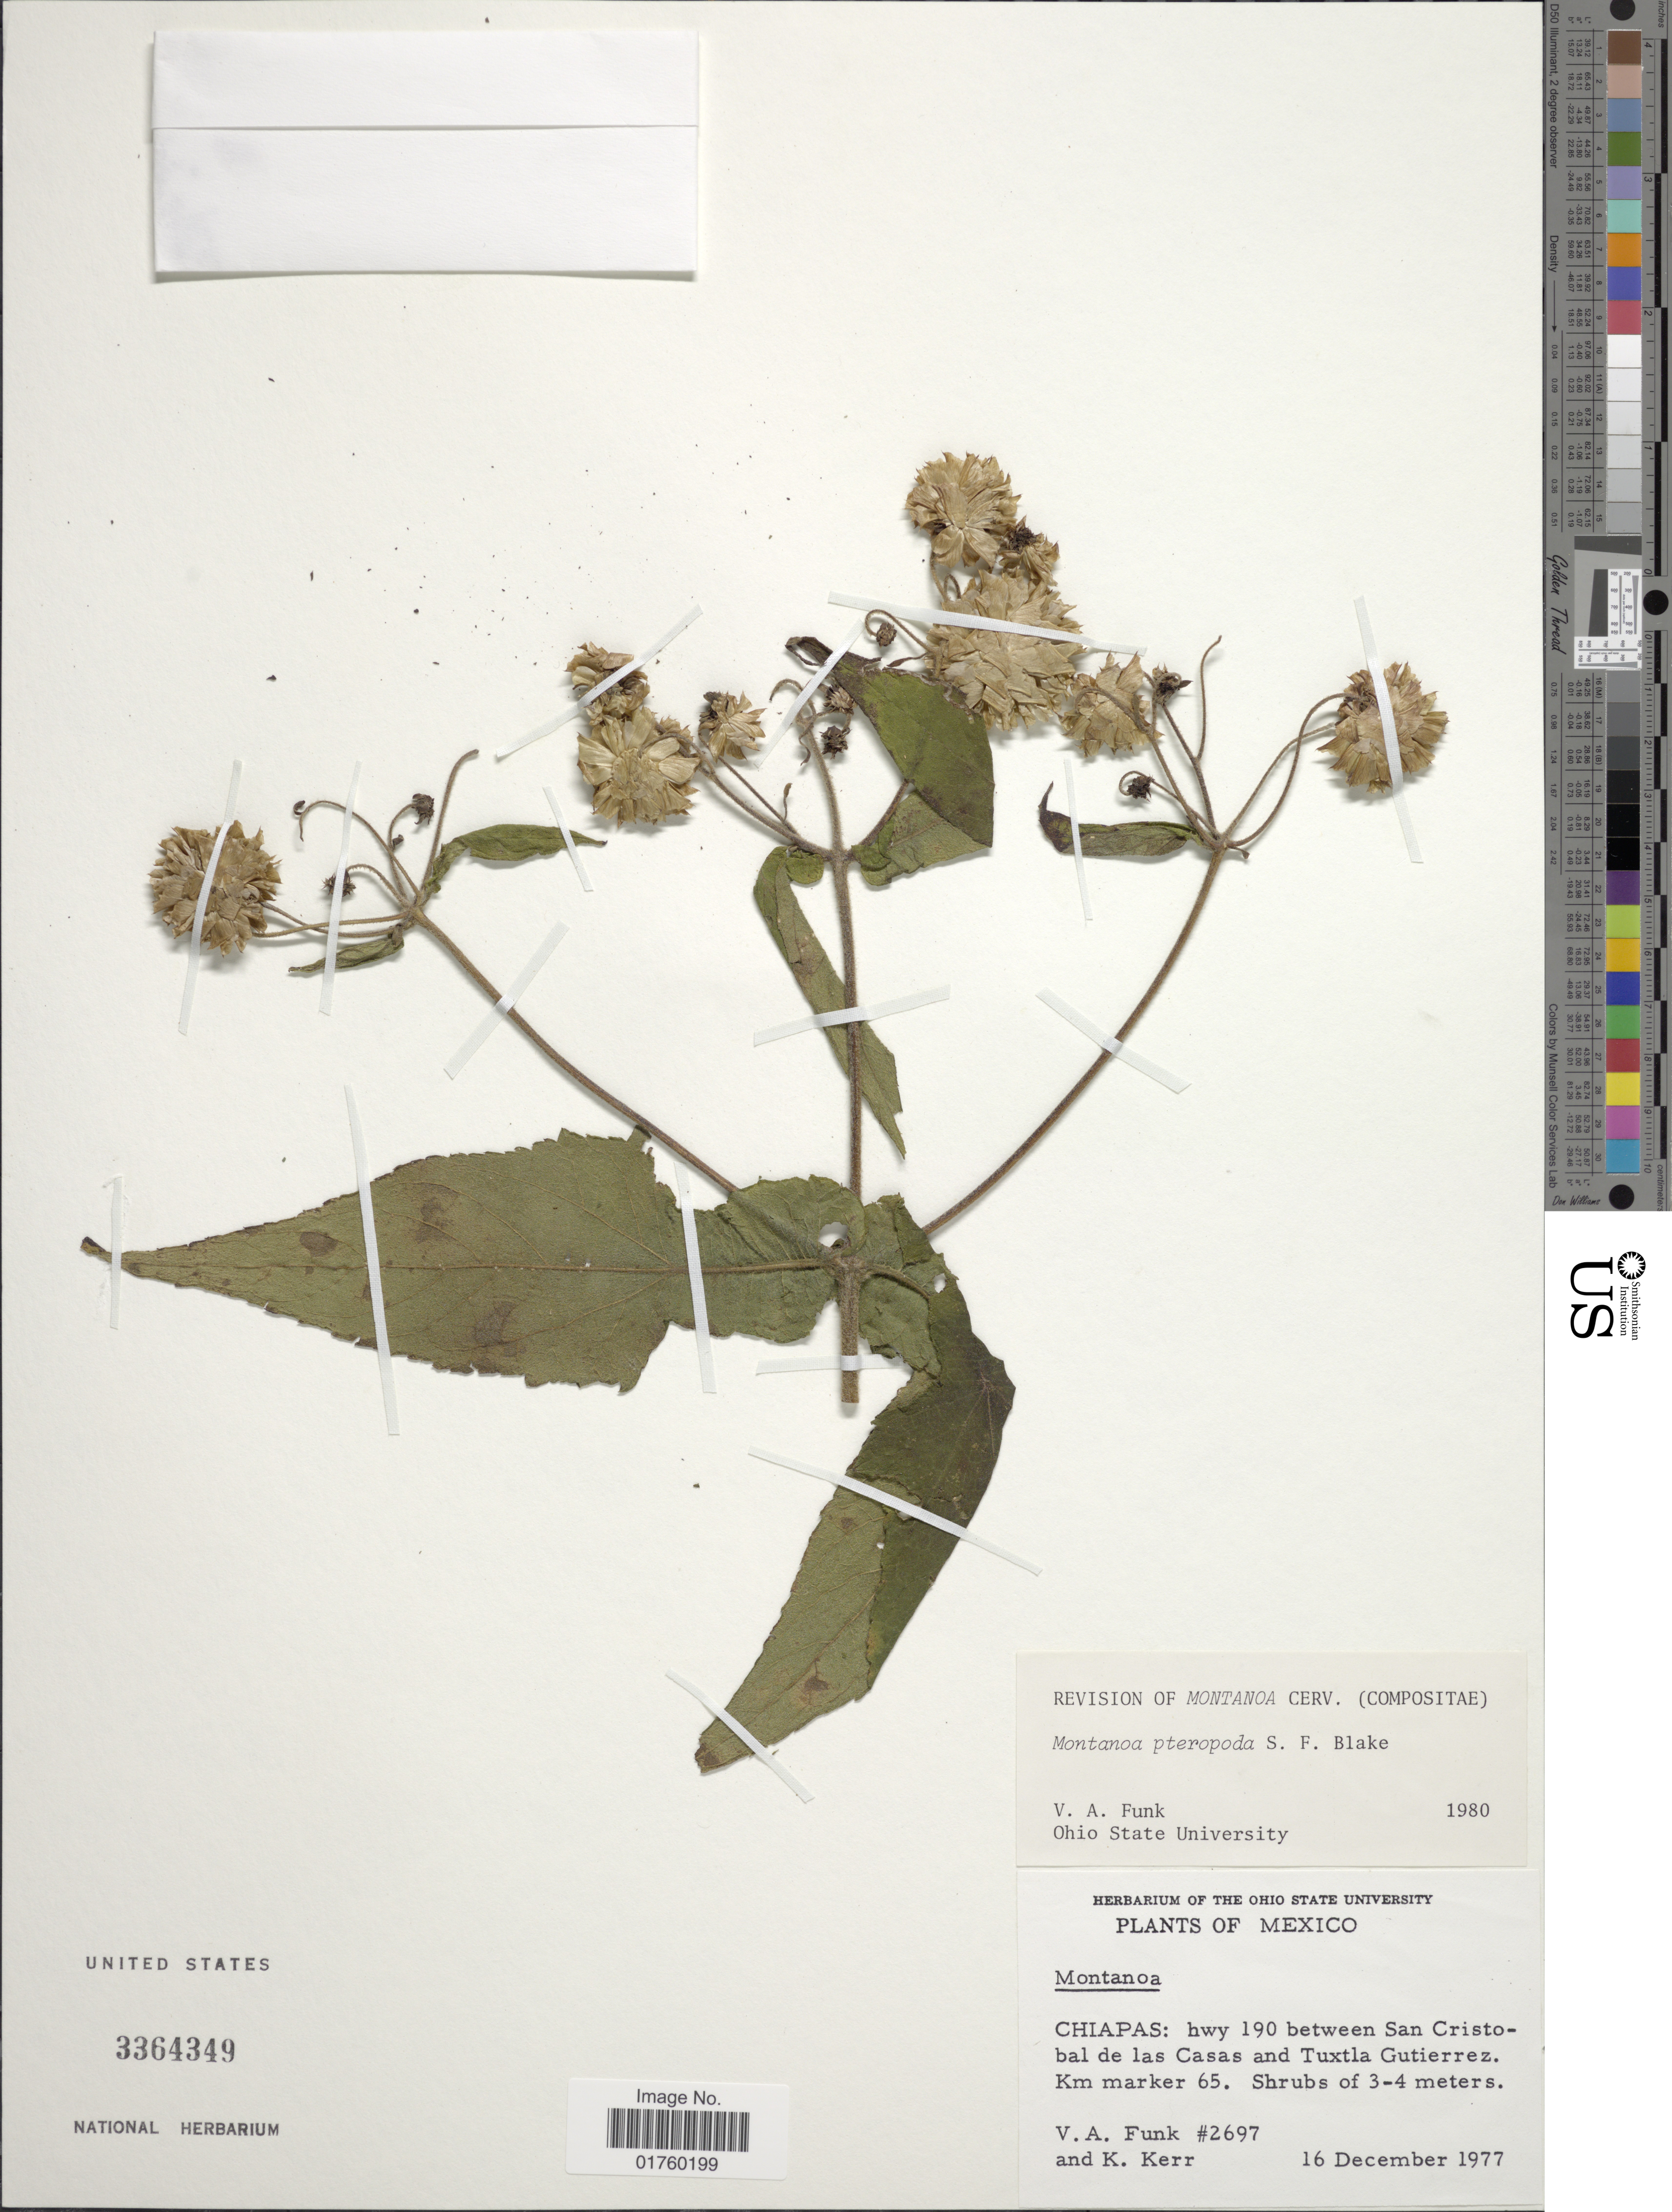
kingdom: Plantae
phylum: Tracheophyta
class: Magnoliopsida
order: Asterales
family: Asteraceae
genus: Montanoa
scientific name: Montanoa pteropoda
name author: S.F. Blake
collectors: V. Funk & K. Kerr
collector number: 2697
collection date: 1977-12-16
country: Mexico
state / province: Chiapas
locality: Hwy 90 between San Cristobal de las Casas and Tuxtla Gutierrez, Km marker 65, along roadside.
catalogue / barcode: US 3364349